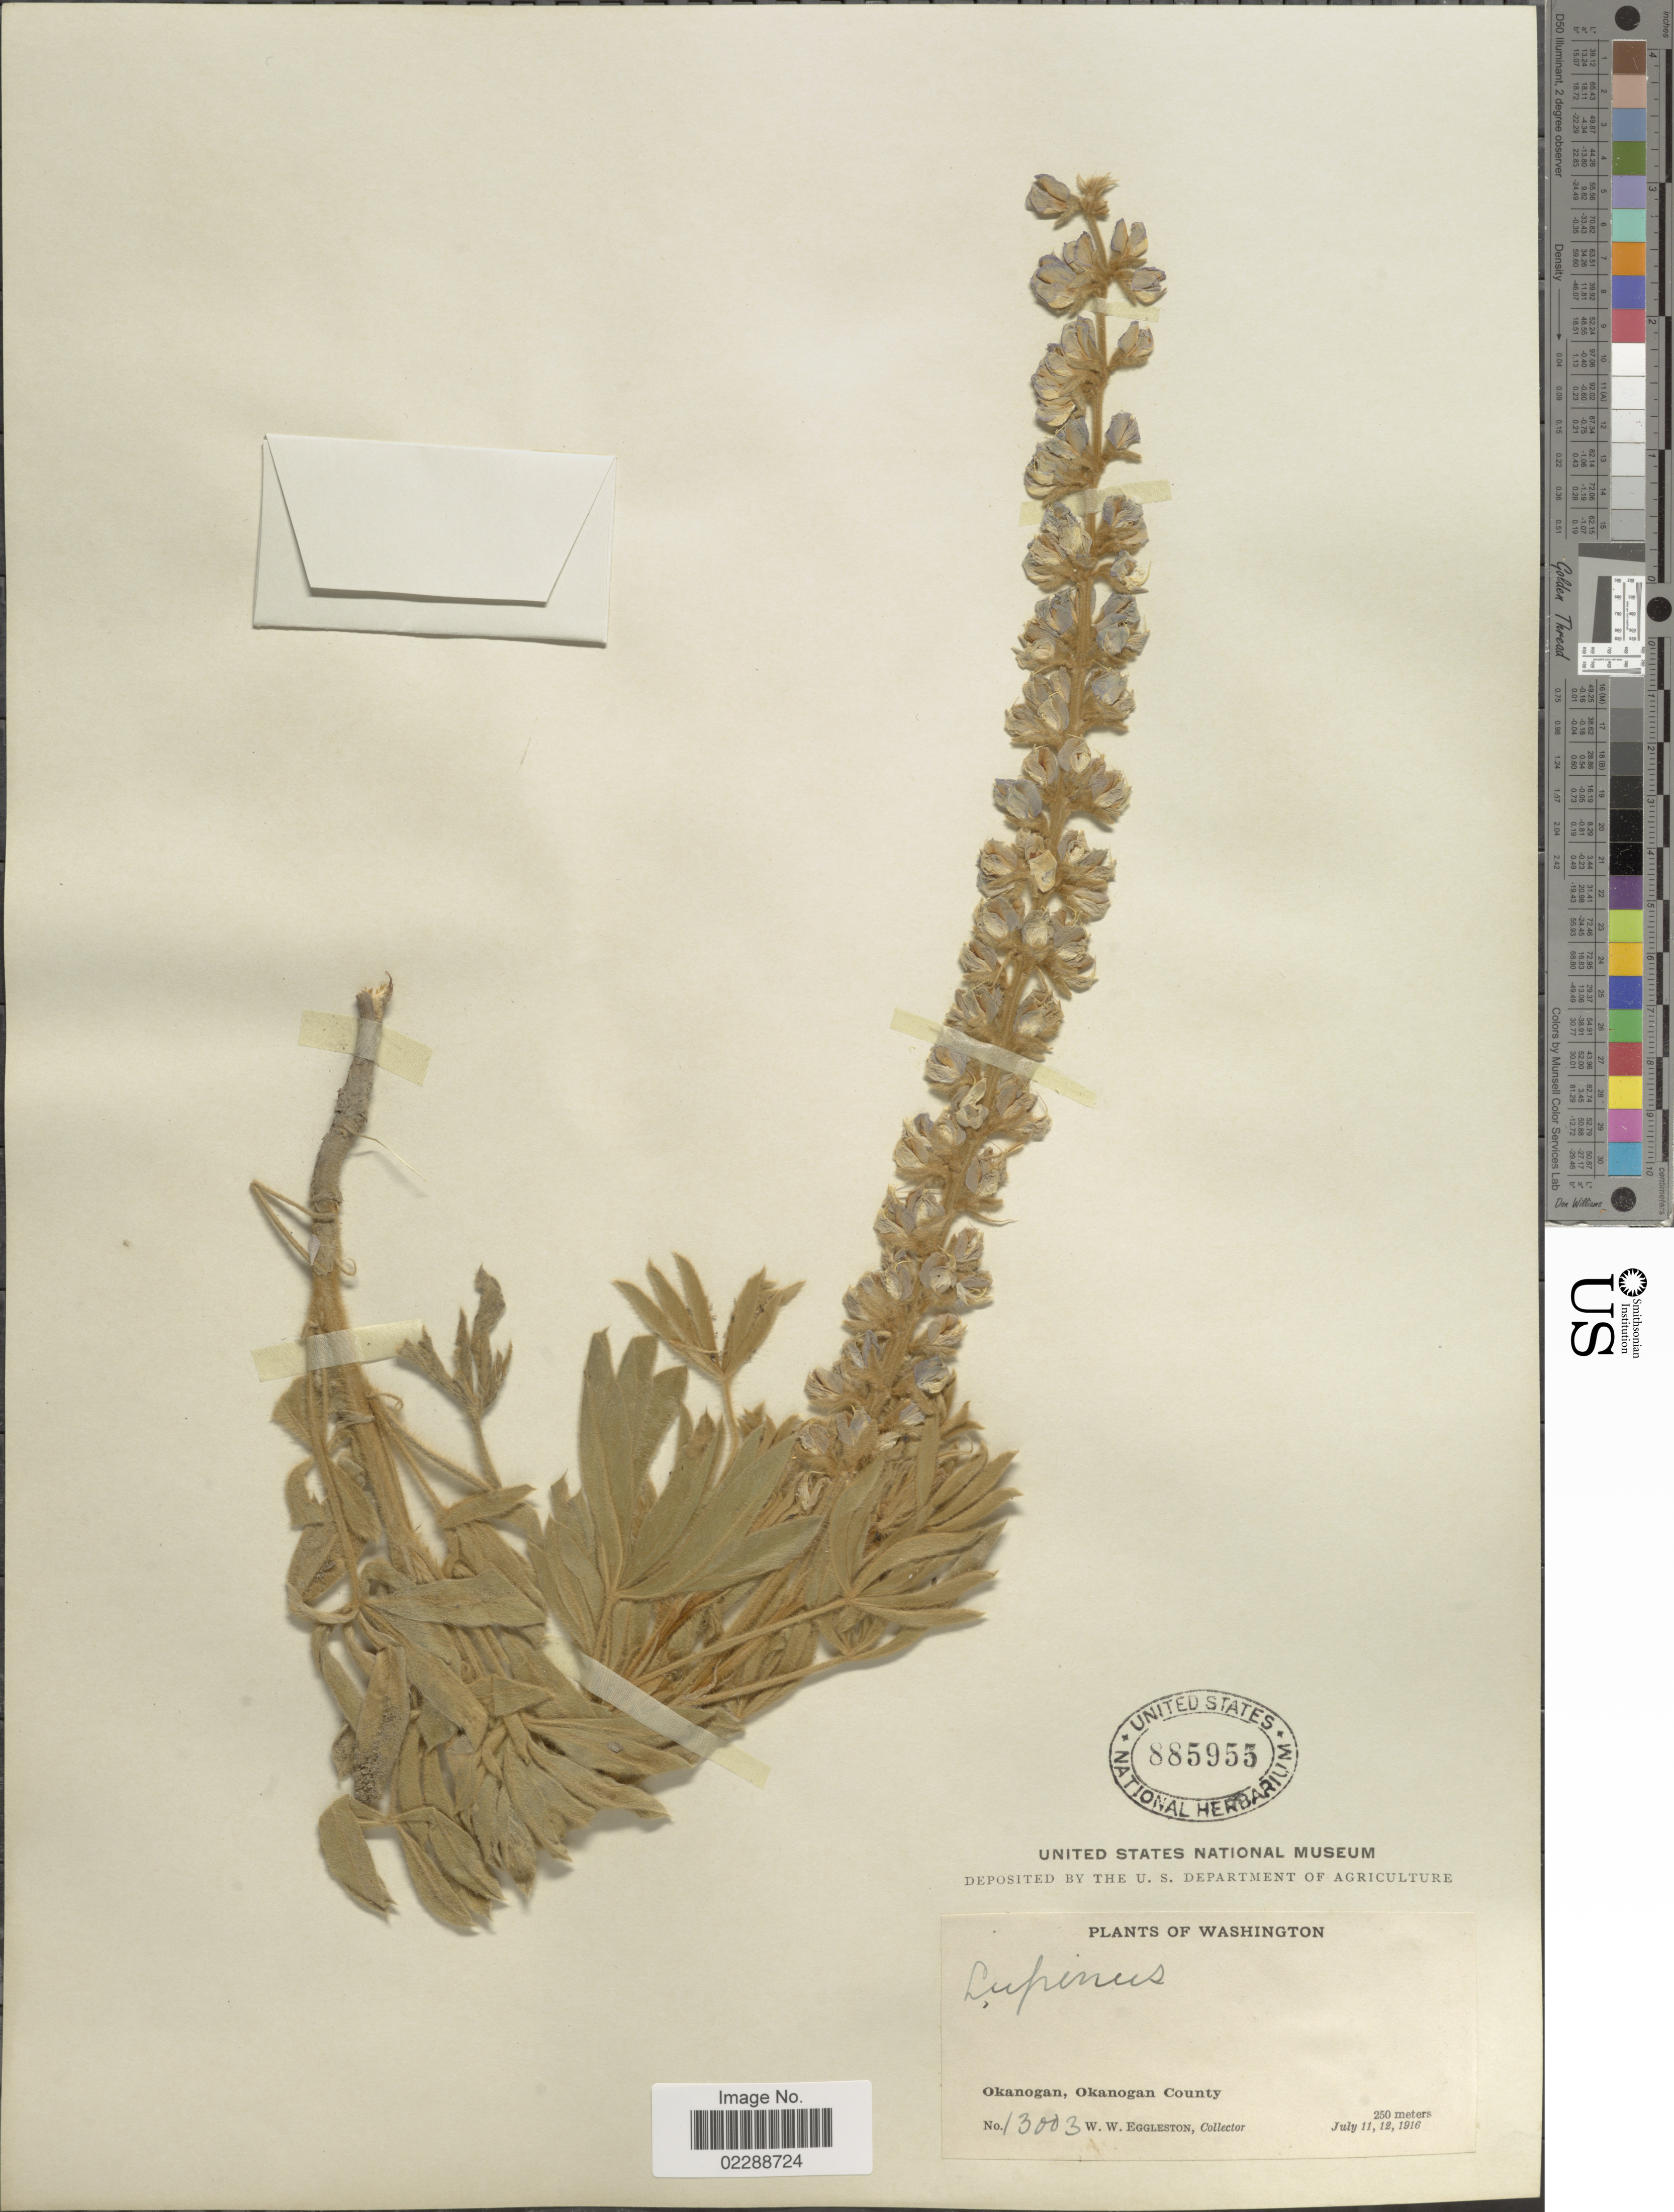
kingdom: Plantae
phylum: Tracheophyta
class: Magnoliopsida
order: Fabales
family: Fabaceae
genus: Lupinus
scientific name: Lupinus sp.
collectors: W. W. Eggleston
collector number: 13003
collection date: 1916-07-11/1916-07-12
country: United States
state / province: Washington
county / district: Okanogan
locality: Okanogan, Okanogan County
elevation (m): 250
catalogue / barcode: US 885955